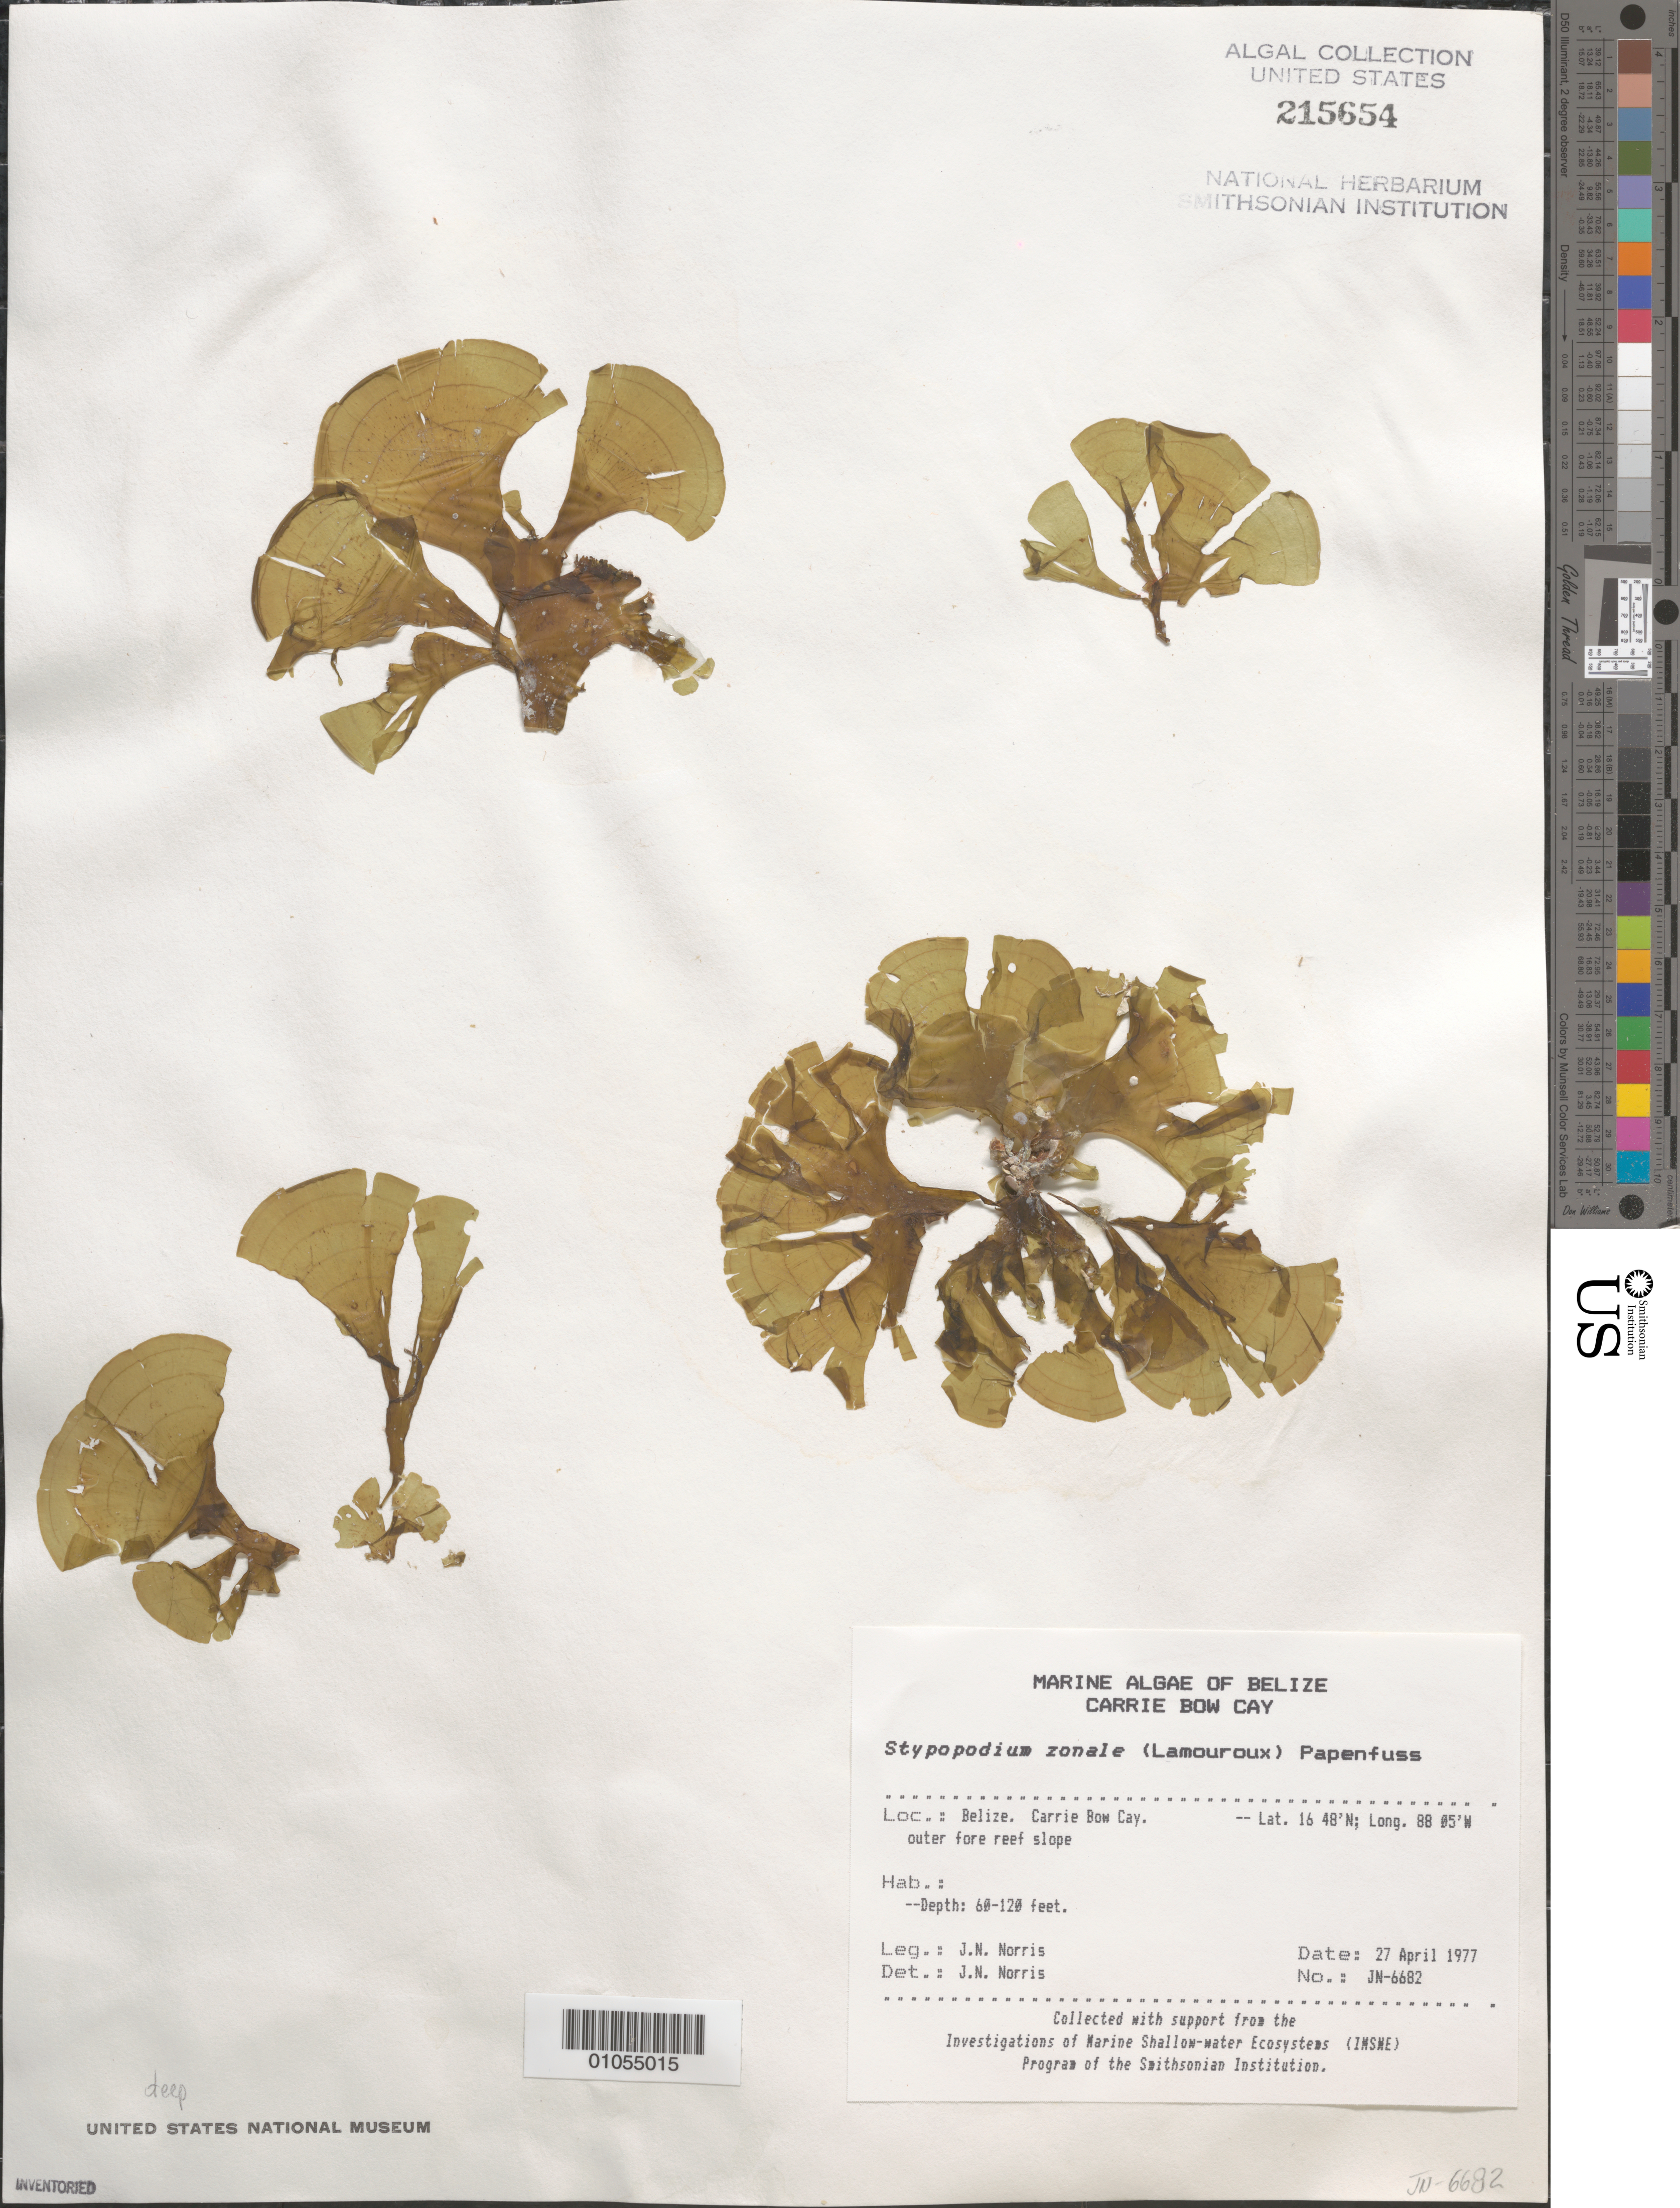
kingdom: Chromista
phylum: Ochrophyta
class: Phaeophyceae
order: Dictyotales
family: Dictyotaceae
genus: Stypopodium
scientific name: Stypopodium zonale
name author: (J.V.Lamouroux) Papenf.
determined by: Norris, James N.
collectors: J. N. Norris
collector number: JN-6682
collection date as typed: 27 Apr 1977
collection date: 1977-04-27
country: Belize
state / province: Stann Creek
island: Carrie Bow Cay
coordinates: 16 48'N, 88 05'W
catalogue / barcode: US 215654